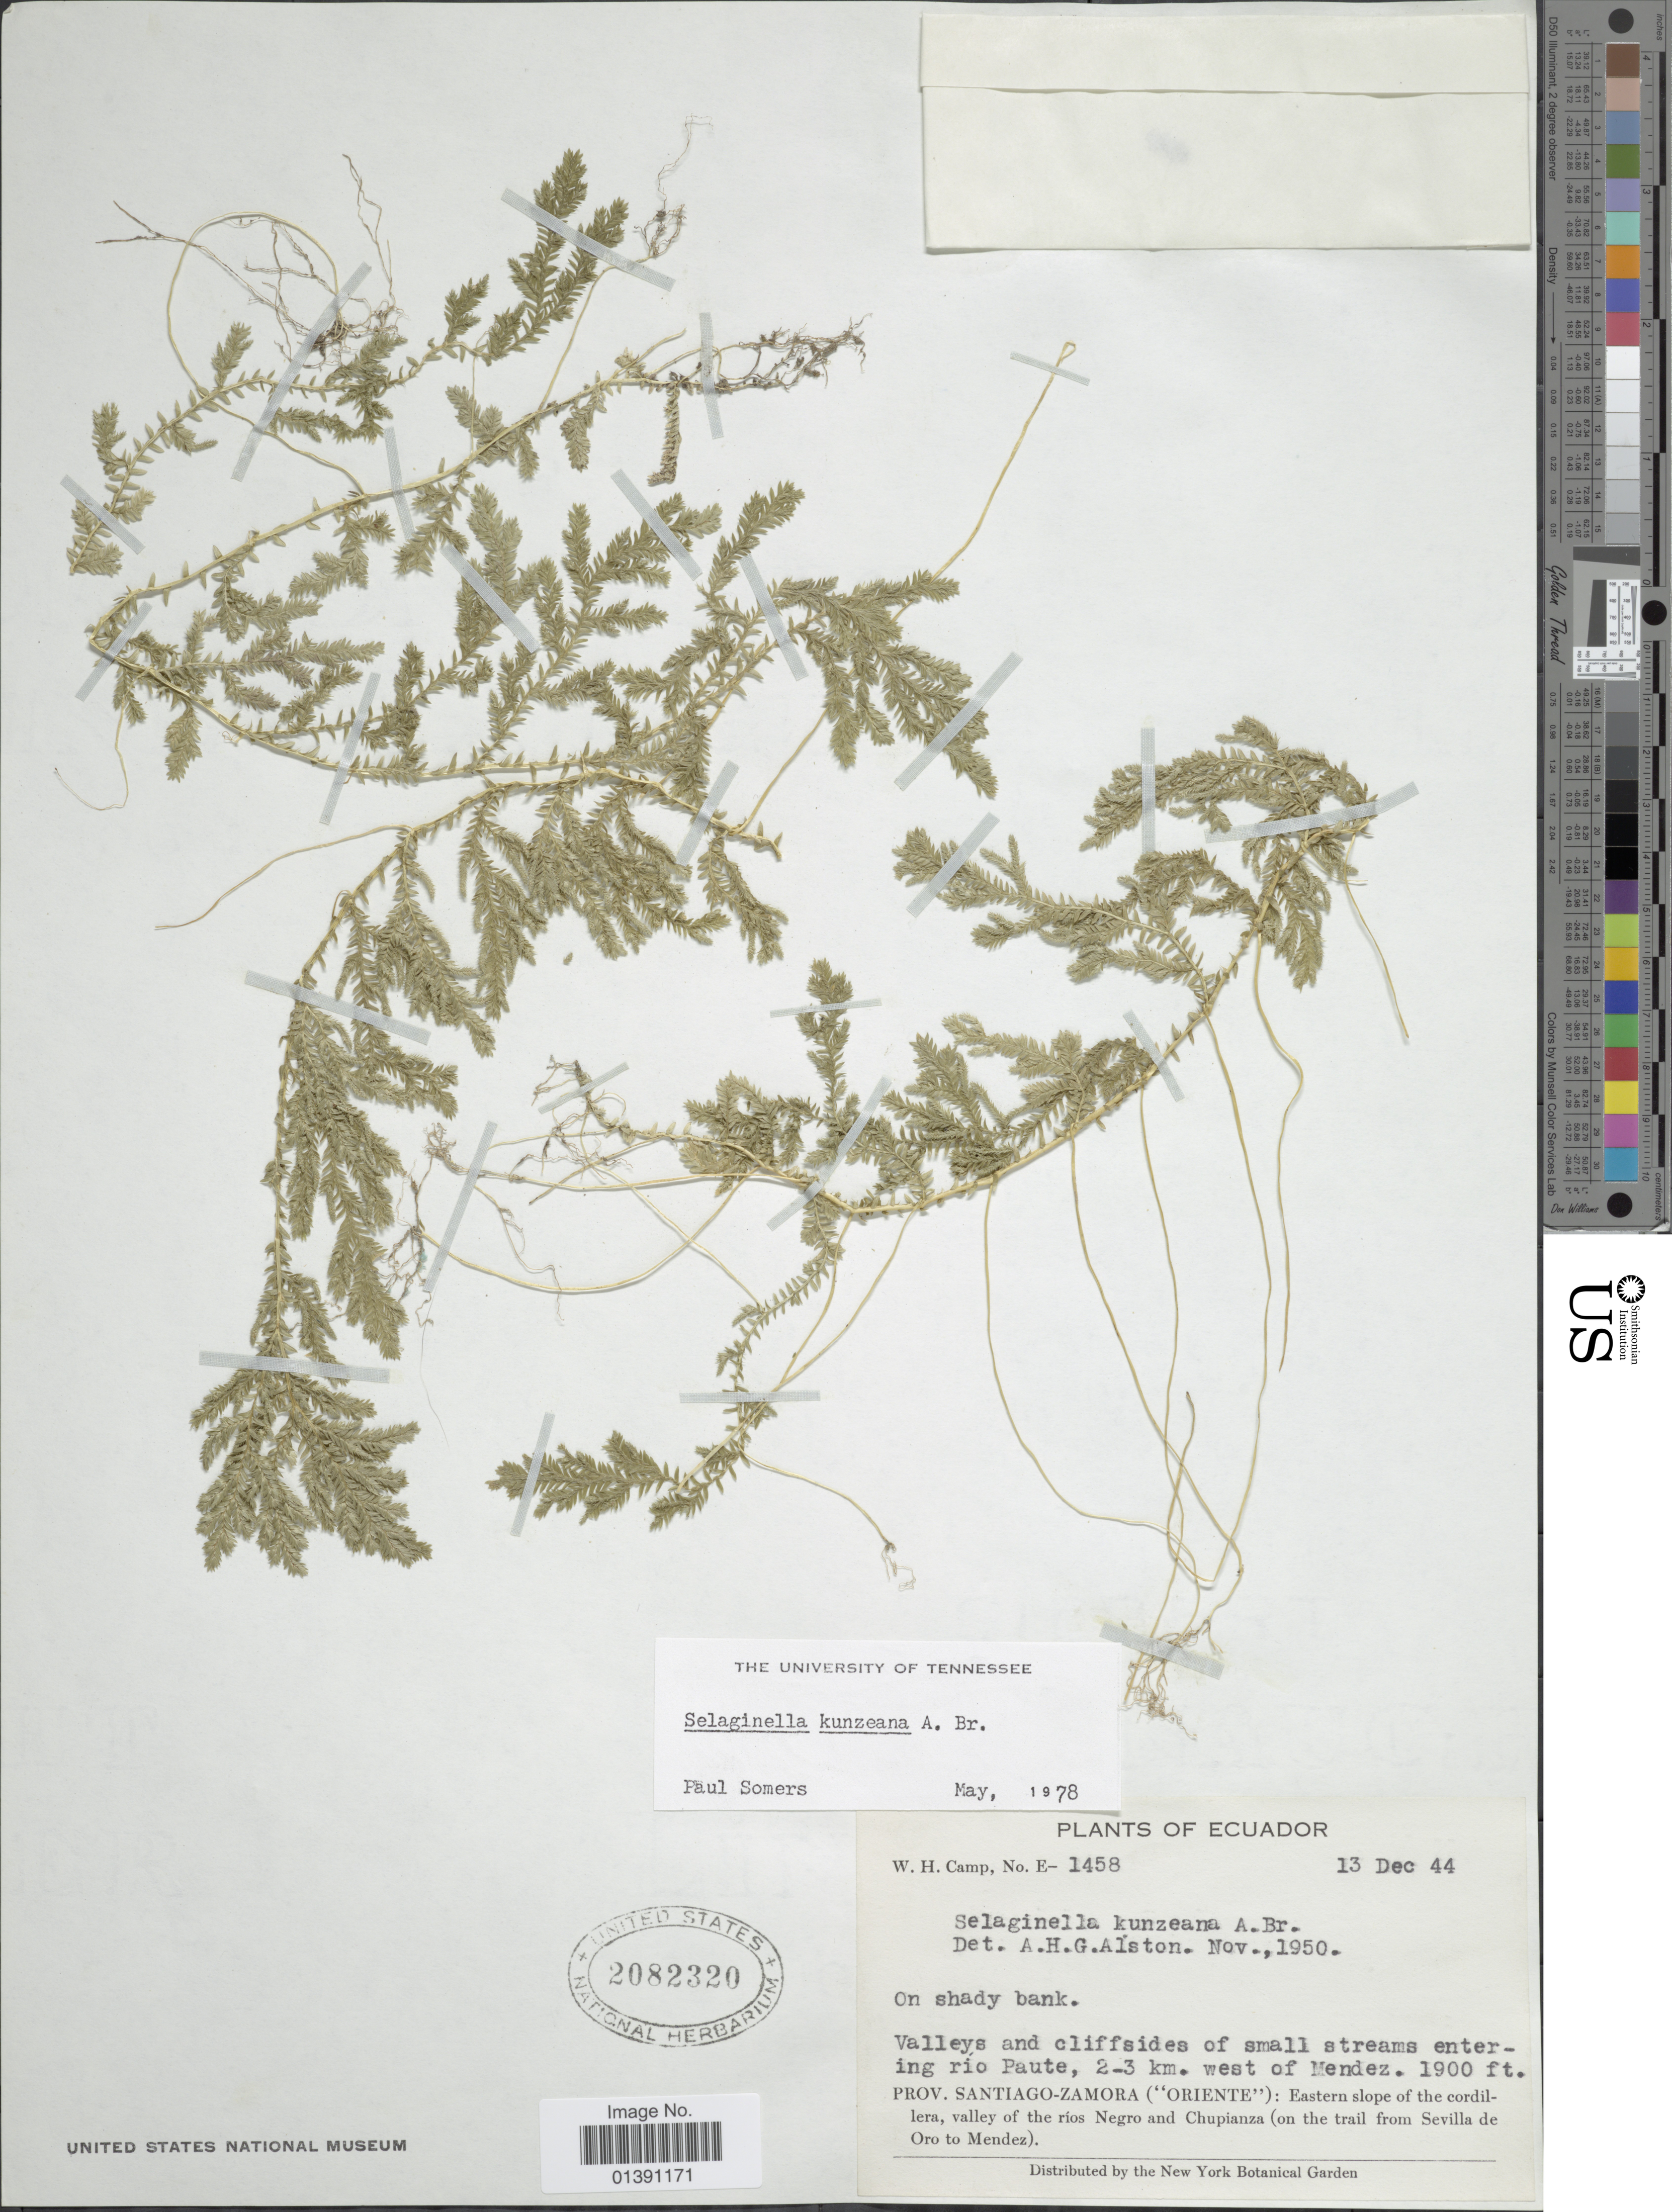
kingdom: Plantae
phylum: Tracheophyta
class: Lycopodiopsida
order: Selaginellales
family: Selaginellaceae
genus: Selaginella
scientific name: Selaginella kunzeana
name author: A. Br.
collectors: W. H. Camp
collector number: E-1458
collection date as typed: Transcribed d/m/y: 13/12/44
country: Ecuador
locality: Valleys and cliffsides of small streams entering río Paute, 2-3 km. west of Mendez, Prov. Santiago-Zamora ('Oriente'): Eastern slope of the cordillera, valley of the ríos Negro and Chupianza (on the trail from Sevilla de Oro to Mendez)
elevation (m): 579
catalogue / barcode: US 2082320